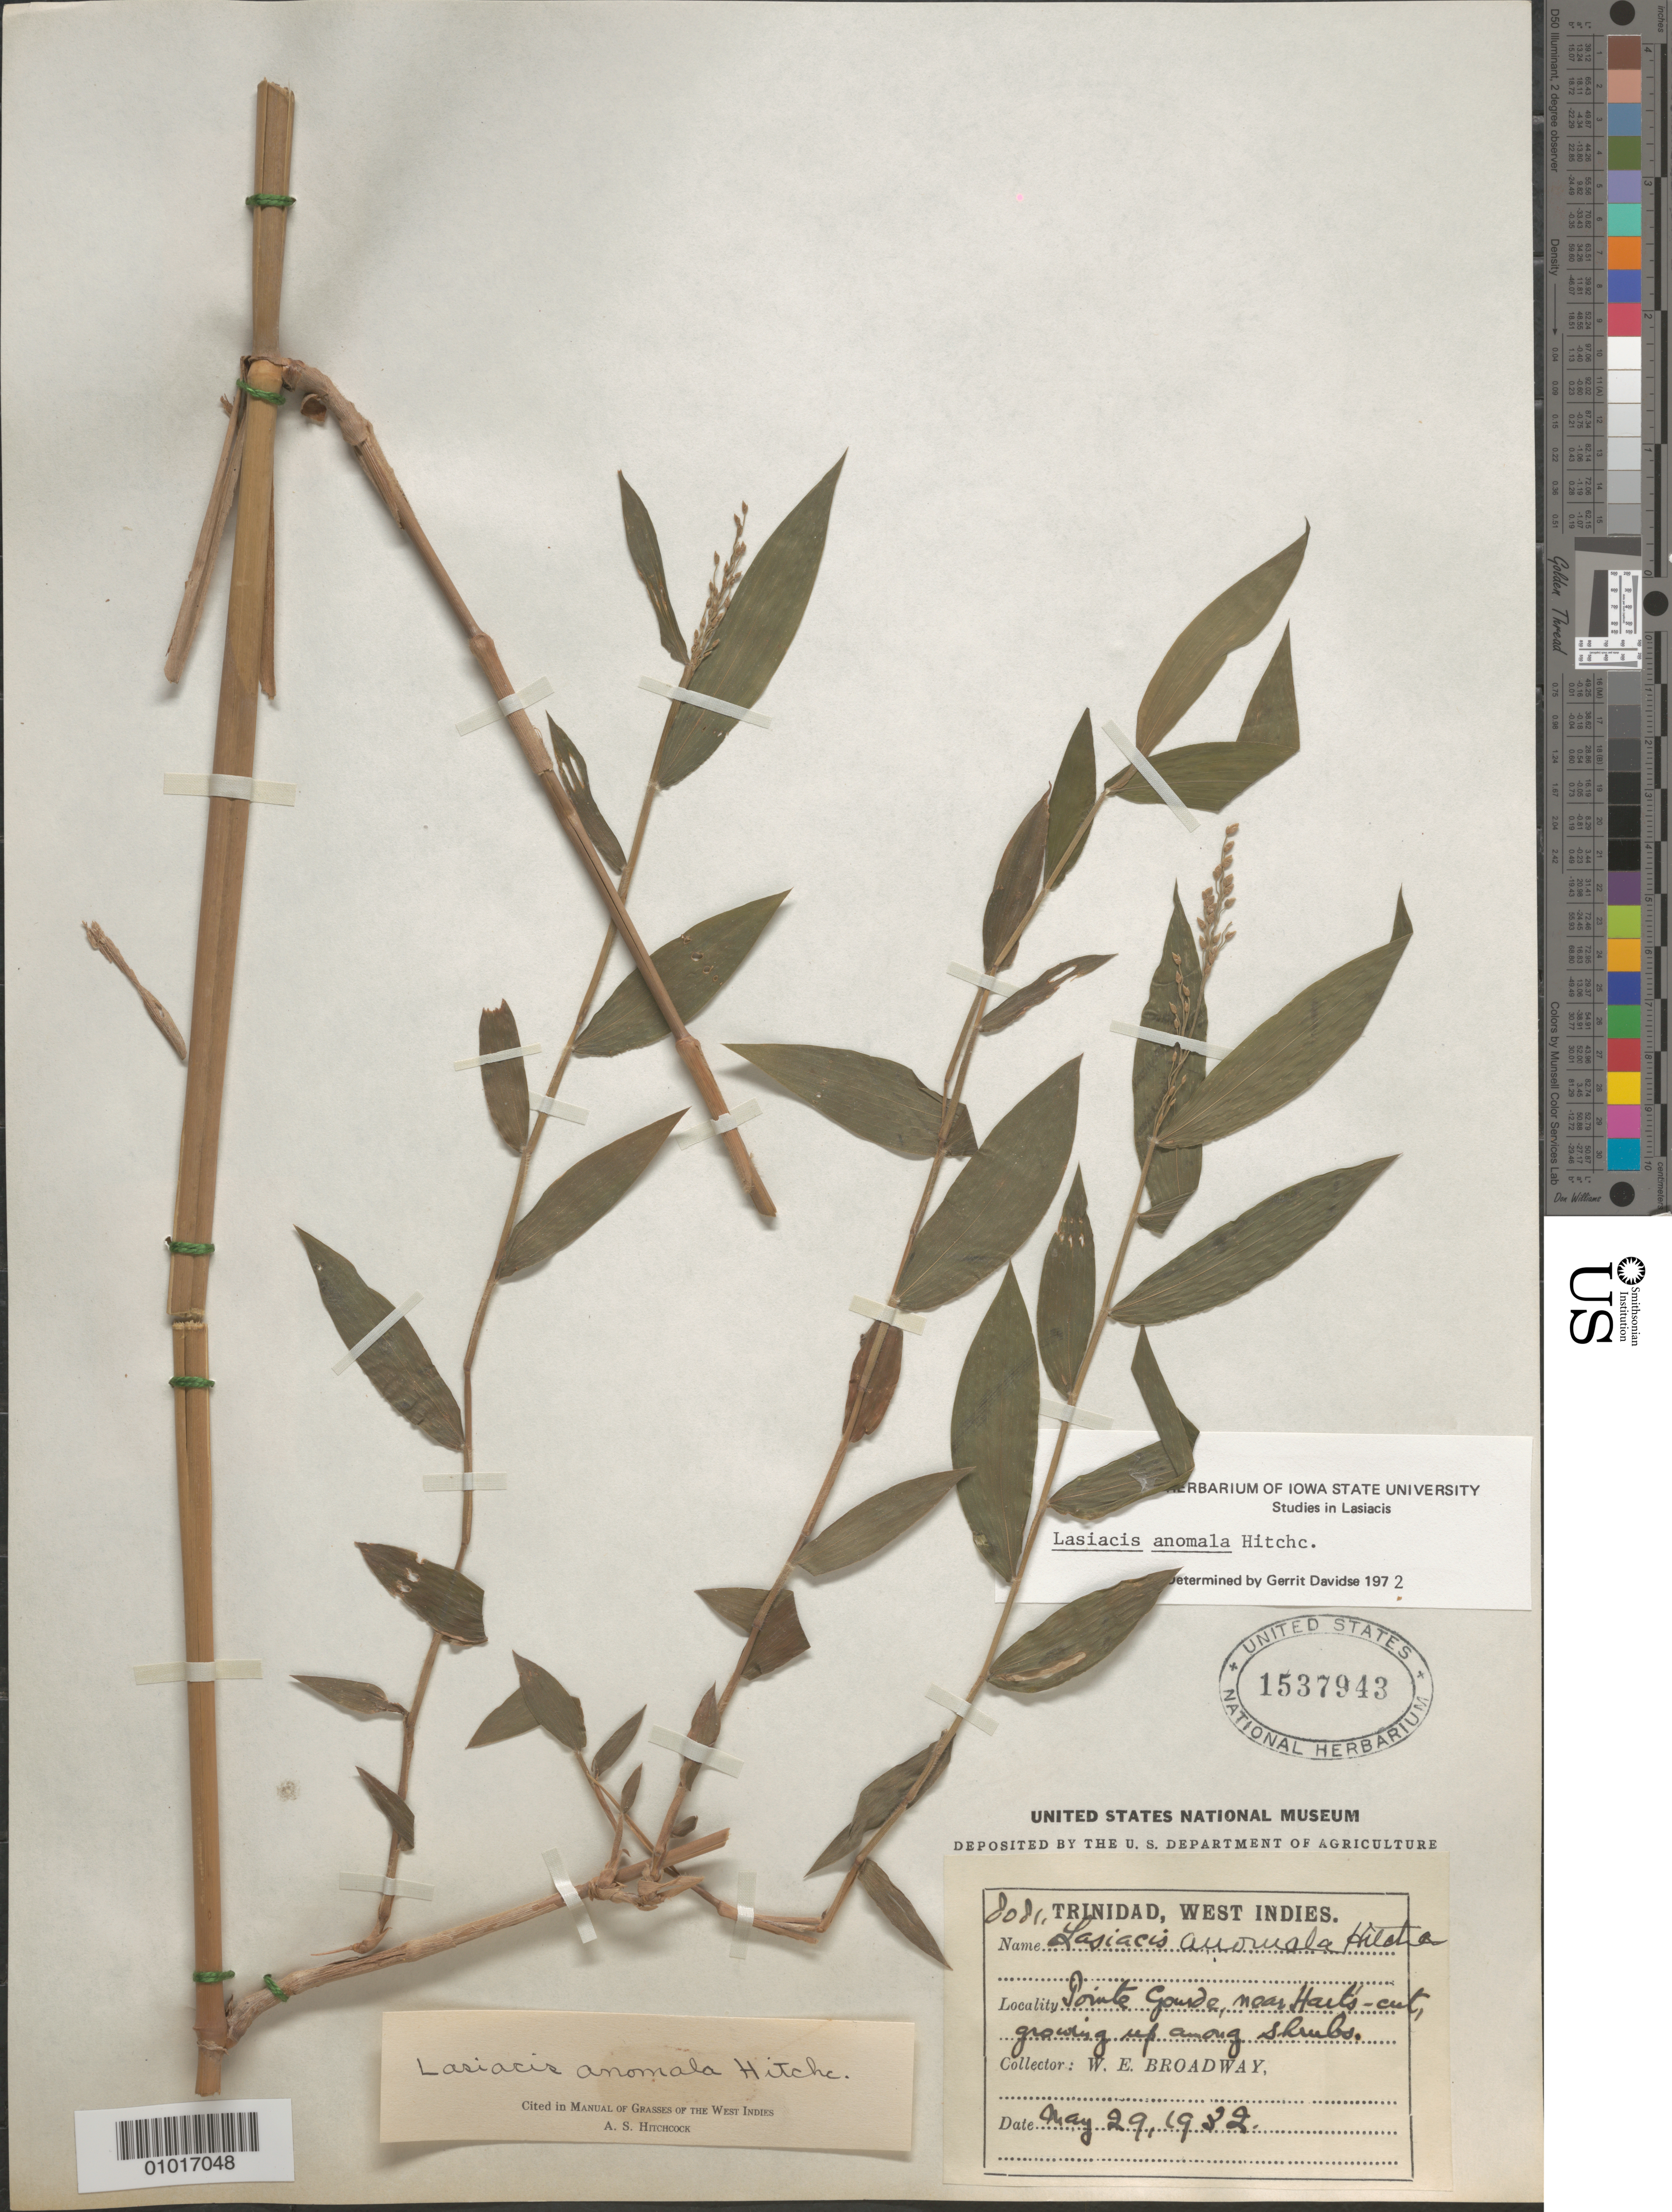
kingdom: Plantae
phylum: Tracheophyta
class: Liliopsida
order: Poales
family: Poaceae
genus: Lasiacis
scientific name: Lasiacis anomala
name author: Hitchc.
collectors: W. E. Broadway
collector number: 8081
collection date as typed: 29 May 1932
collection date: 1932-05-29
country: Trinidad and Tobago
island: Trinidad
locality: Point Gourde, Chaguaramas, Trinidad, near Hait's cut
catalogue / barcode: US 1537943